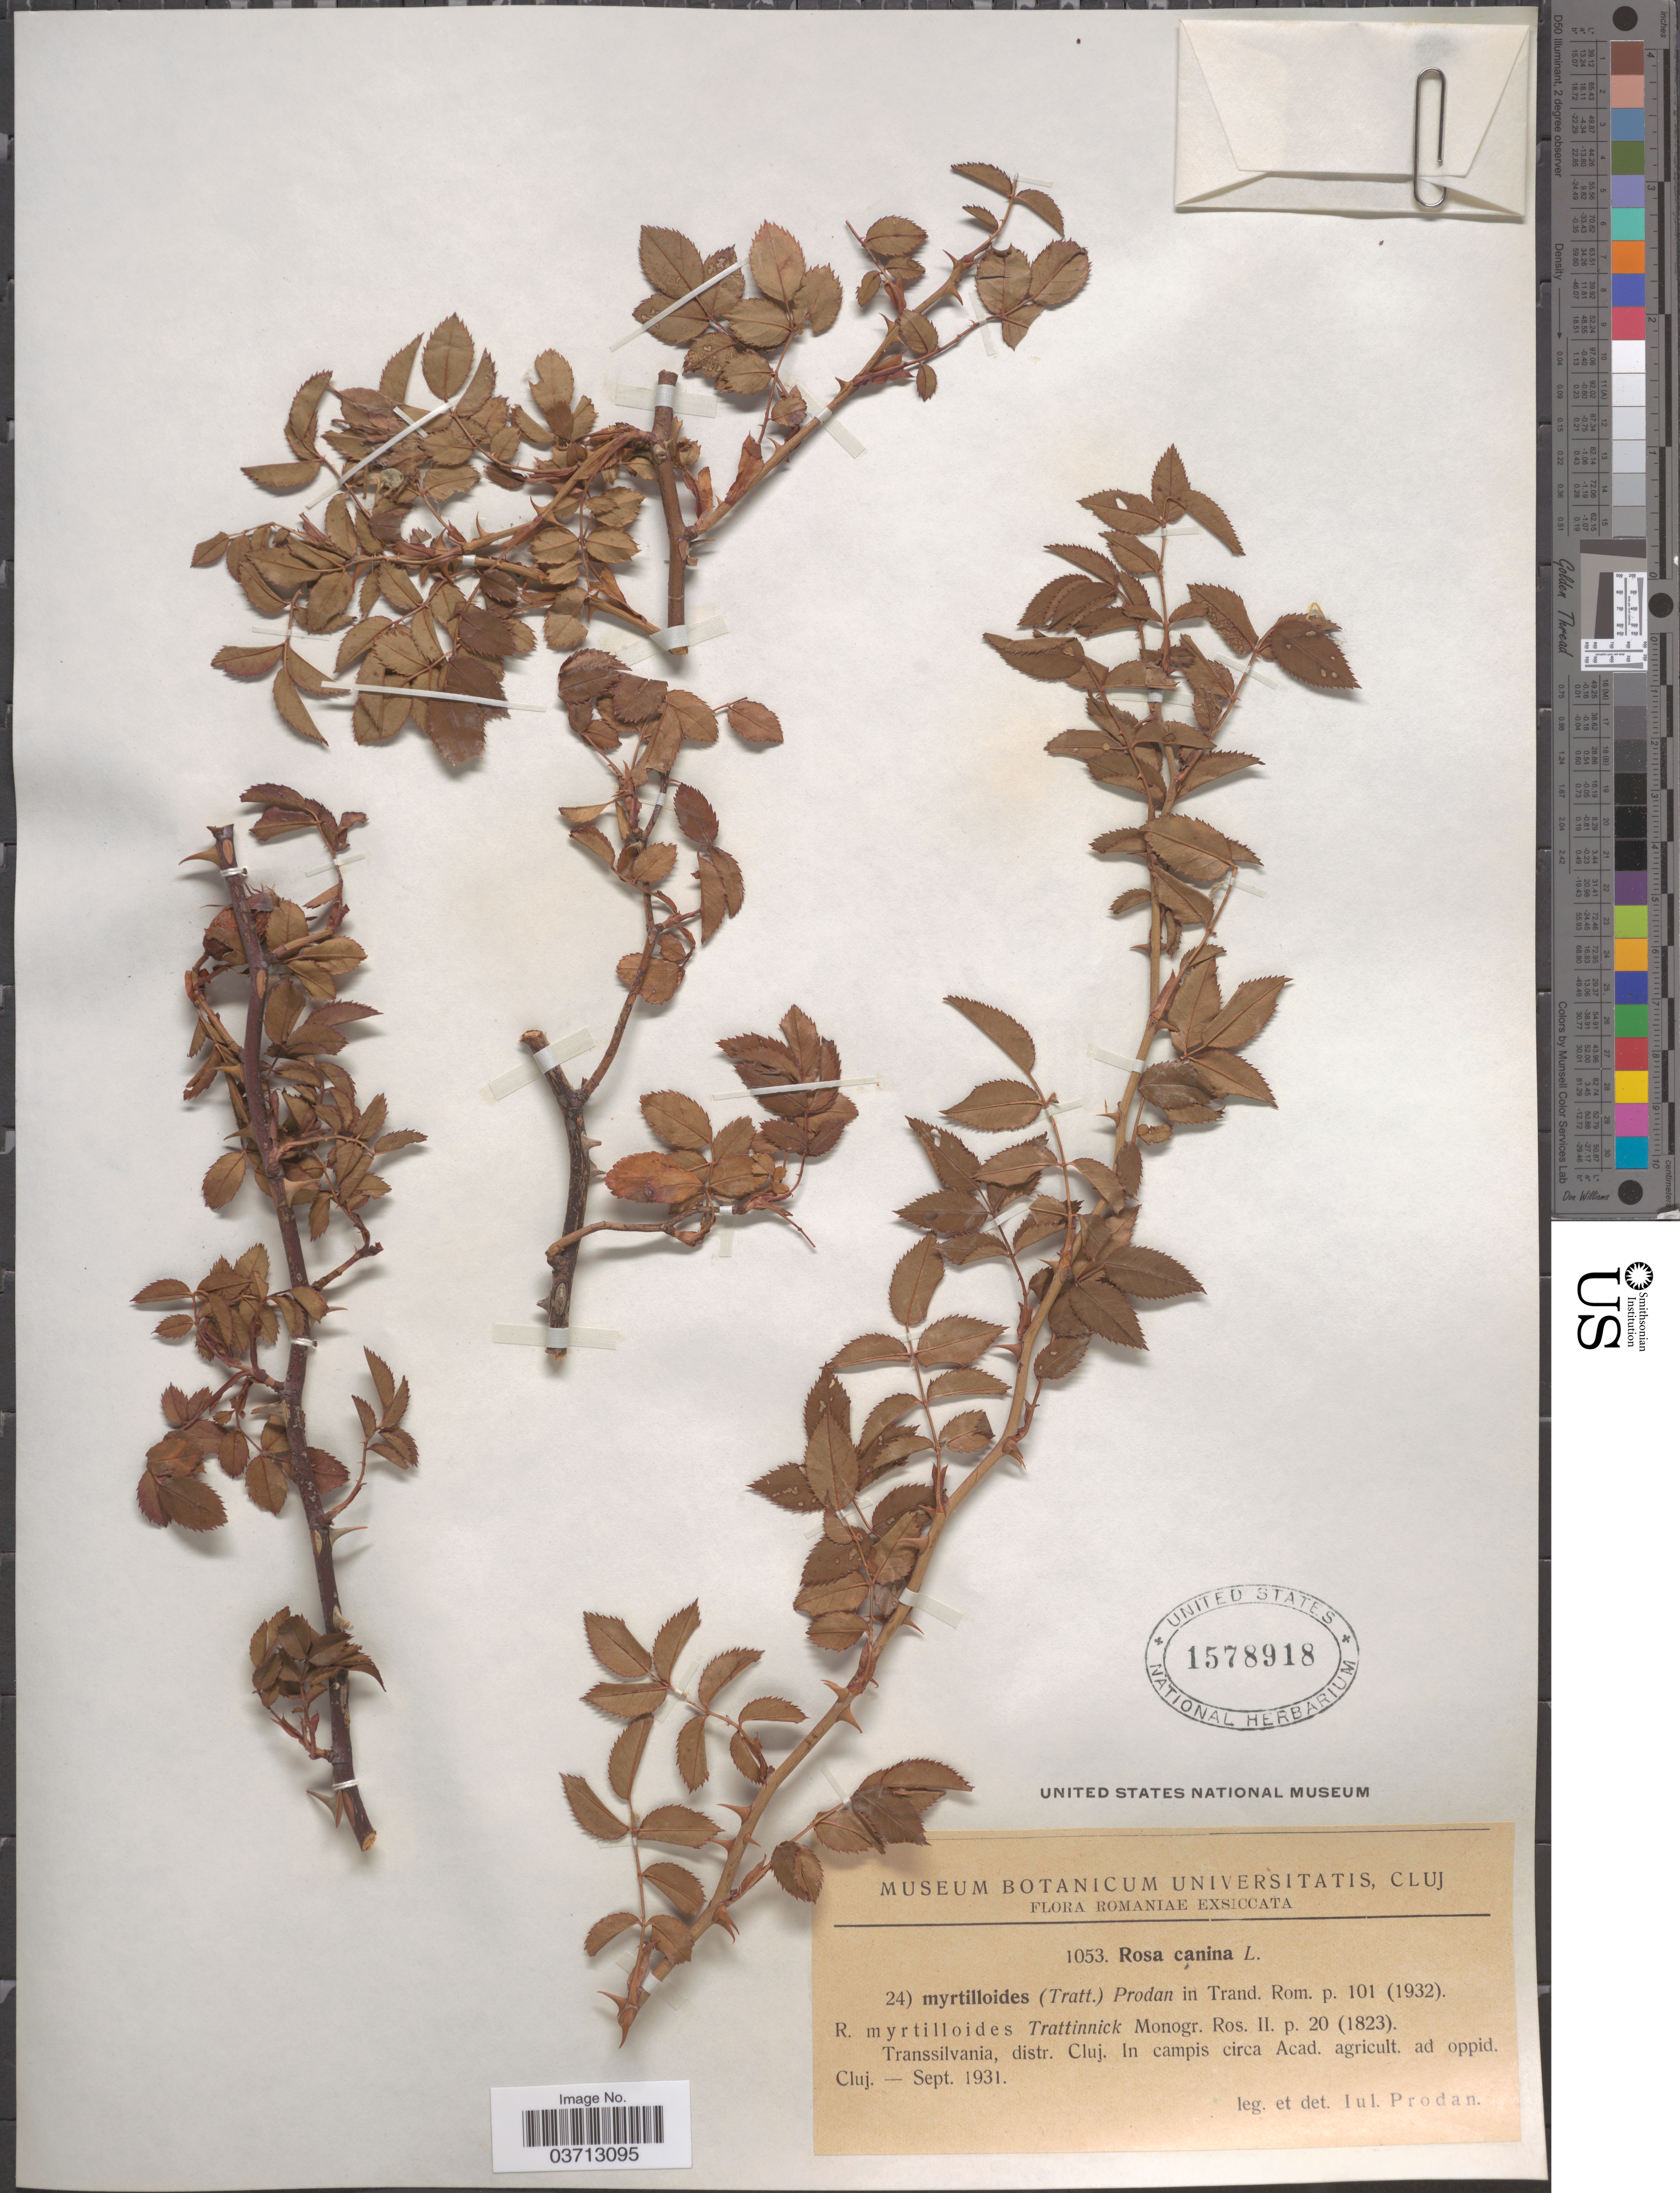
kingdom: Plantae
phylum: Tracheophyta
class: Magnoliopsida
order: Rosales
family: Rosaceae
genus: Rosa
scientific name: Rosa canina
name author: L.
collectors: J. Prodan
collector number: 1053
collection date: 1931-09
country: Romania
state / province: Cluj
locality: Transsilvania, distr. Cluj. In campis circa Acad. agricilt. ad oppid Cluj.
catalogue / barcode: US 1578918